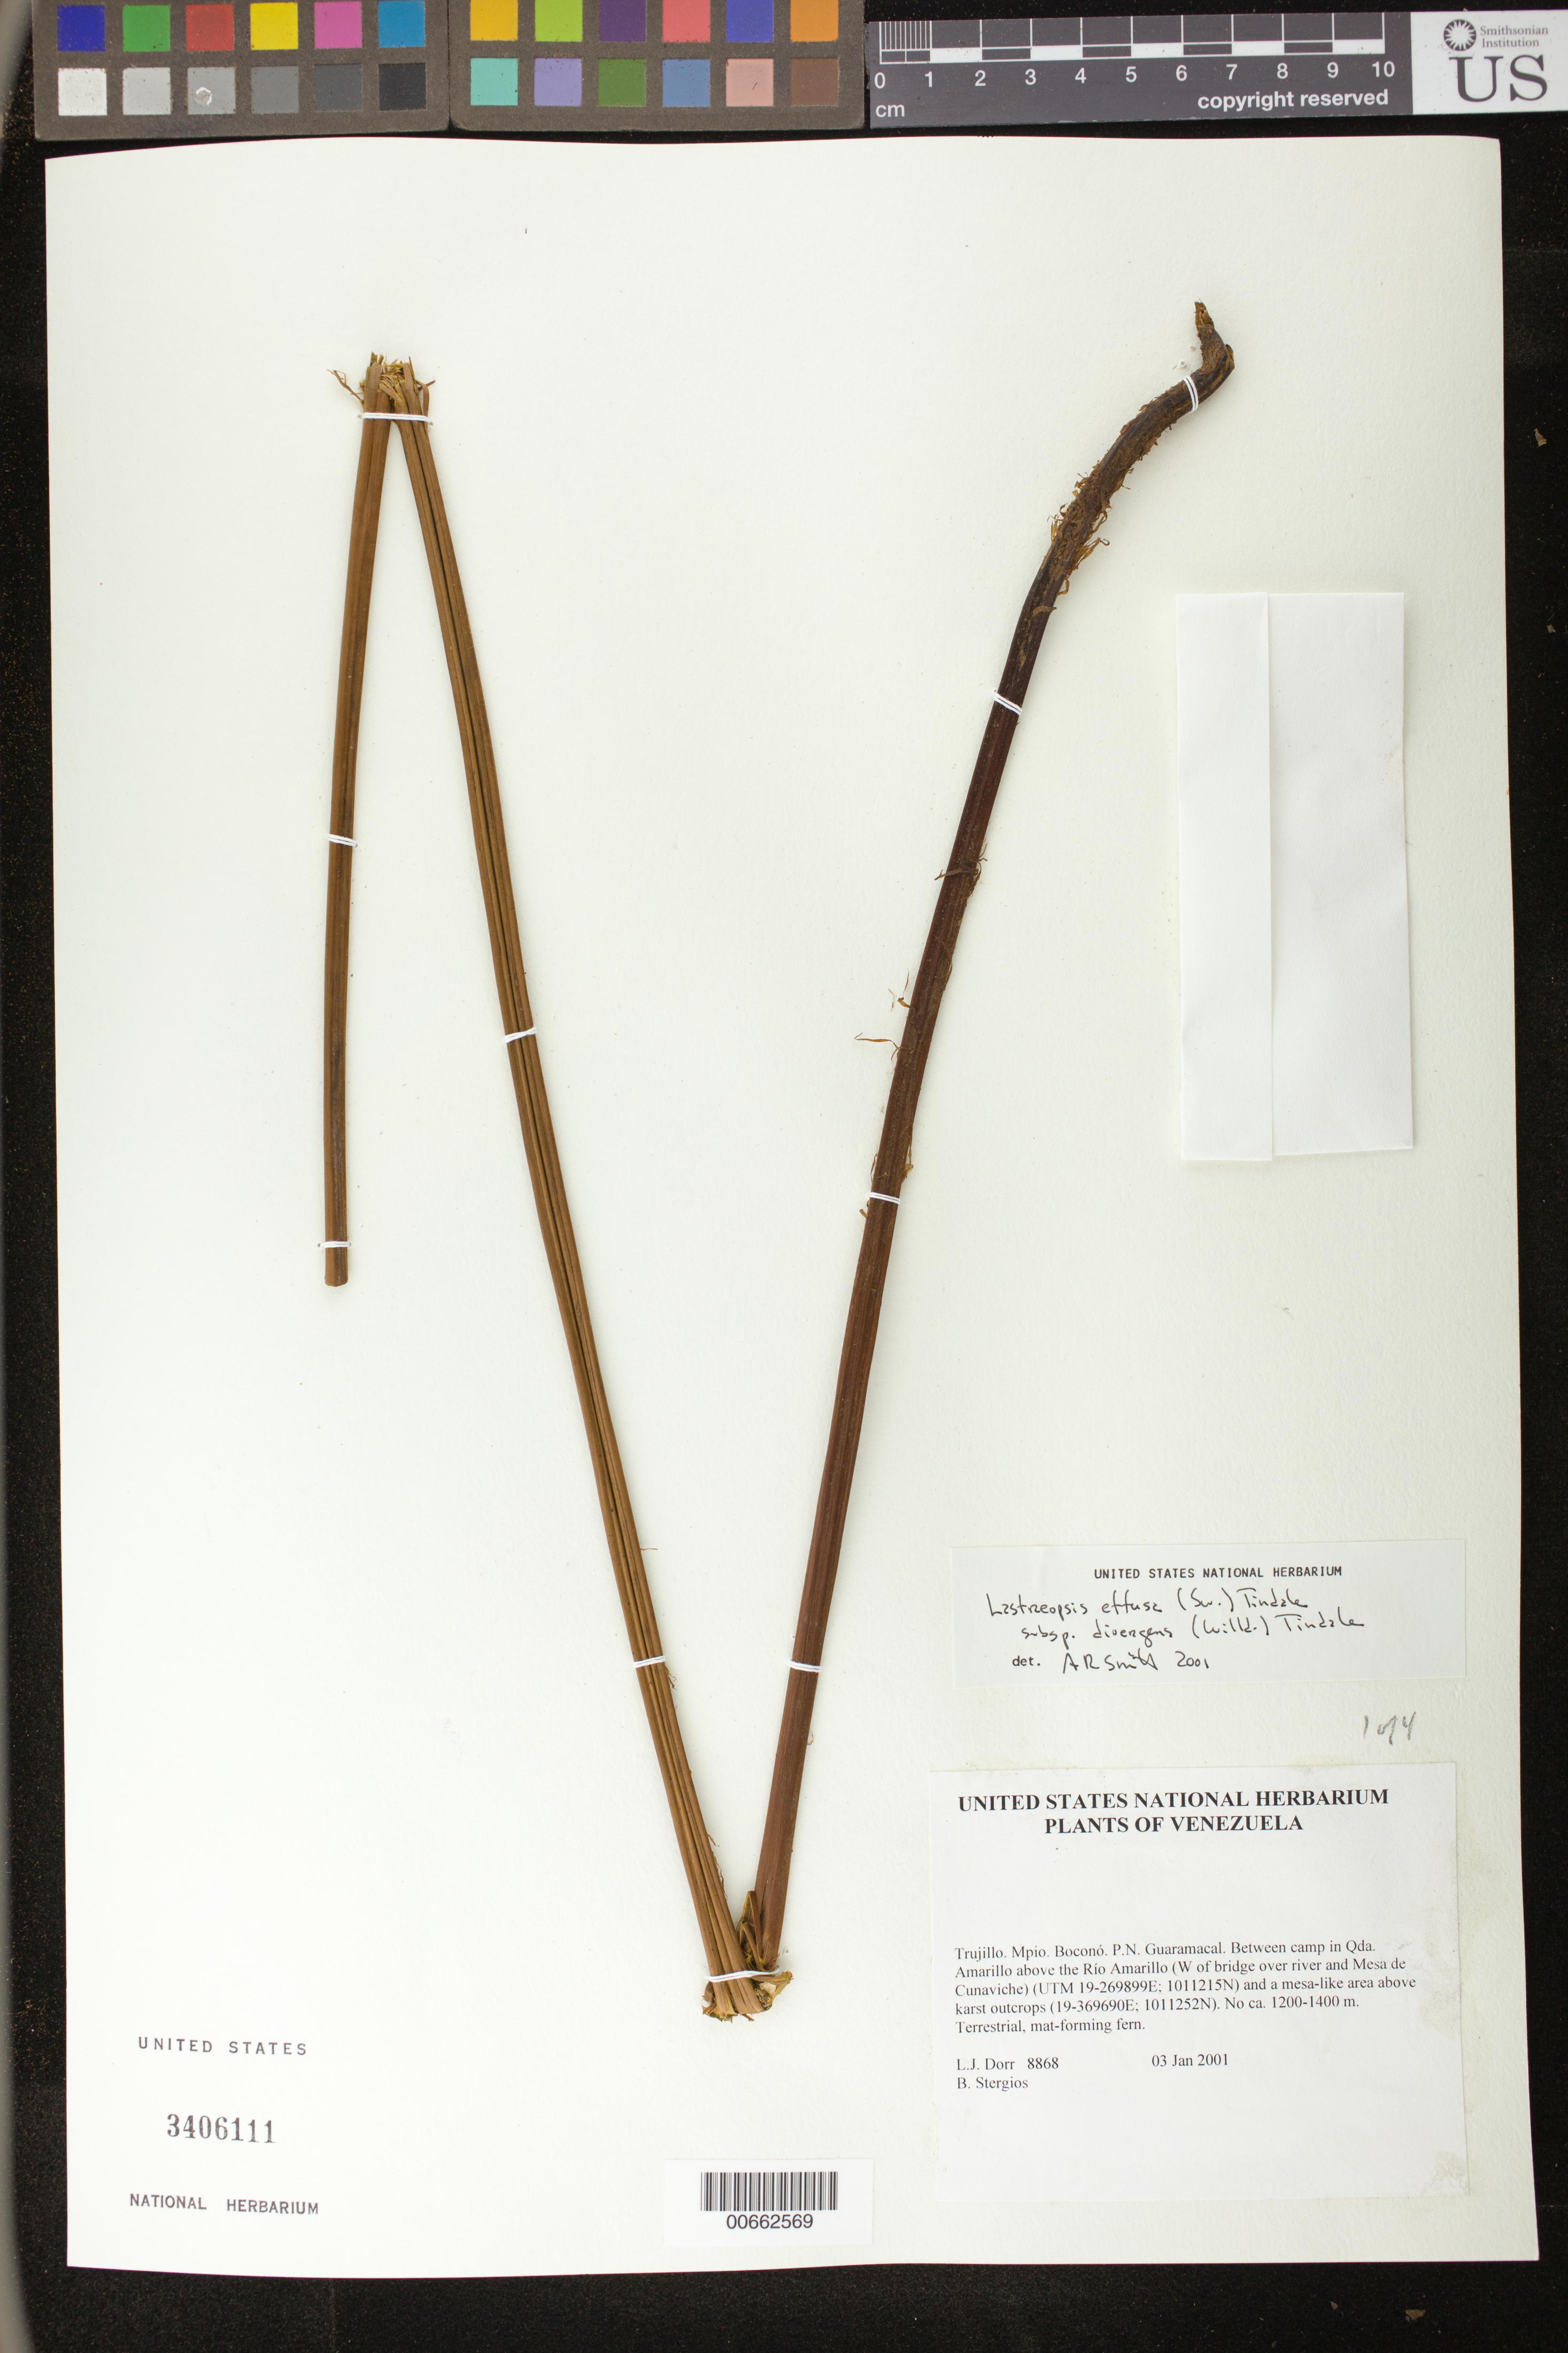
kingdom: Plantae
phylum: Tracheophyta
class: Polypodiopsida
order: Polypodiales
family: Dryopteridaceae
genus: Lastreopsis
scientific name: Lastreopsis effusa subsp. divergens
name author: (Willd. ex Schkuhr) Tindale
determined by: Smith, Alan R., (UC)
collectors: L. J. Dorr & B. G. Stergios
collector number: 8868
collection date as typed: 03 Jan 2001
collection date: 2001-01-03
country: Venezuela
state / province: Trujillo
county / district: Boconó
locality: Parque Nacional Guaramacal. Between camp in Qda Amarillo above Río Amarillo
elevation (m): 1200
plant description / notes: PORT, UC, US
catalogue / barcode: US 3406111